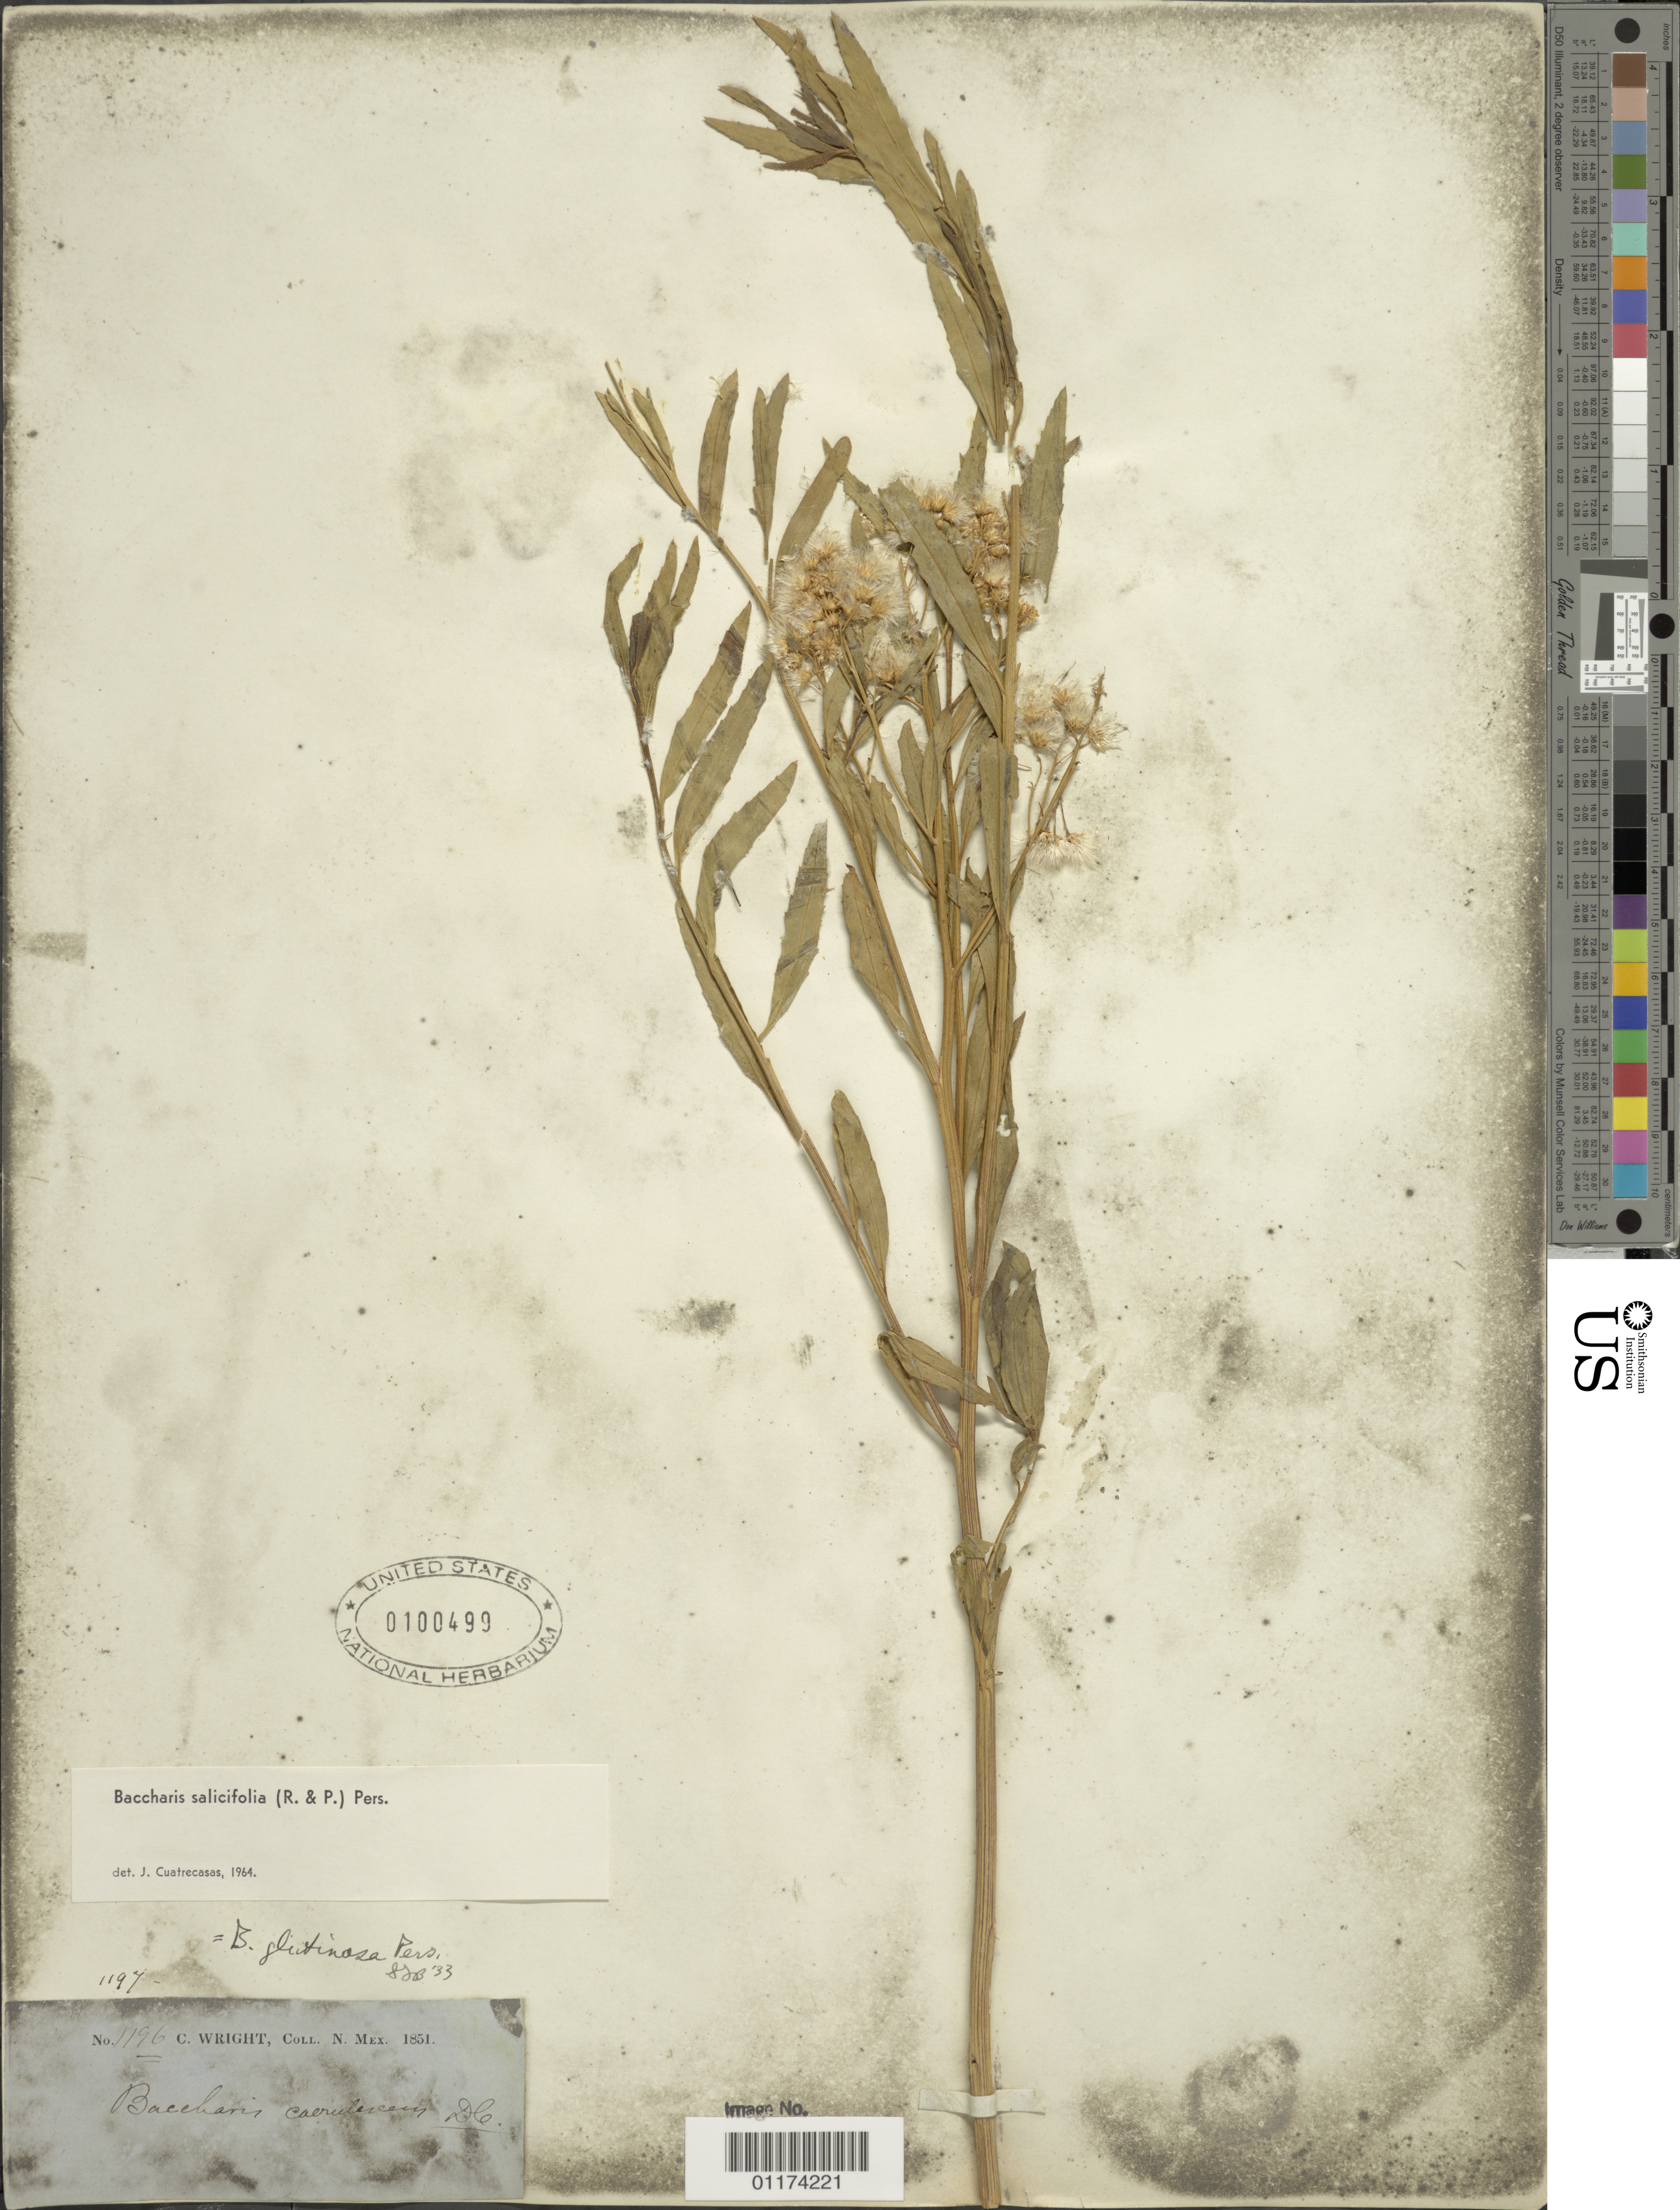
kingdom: Plantae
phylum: Tracheophyta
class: Magnoliopsida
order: Asterales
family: Asteraceae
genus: Baccharis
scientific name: Baccharis glutinosa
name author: Pers.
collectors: C. Wright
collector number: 1196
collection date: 1851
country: United States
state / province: New Mexico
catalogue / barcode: US 100499